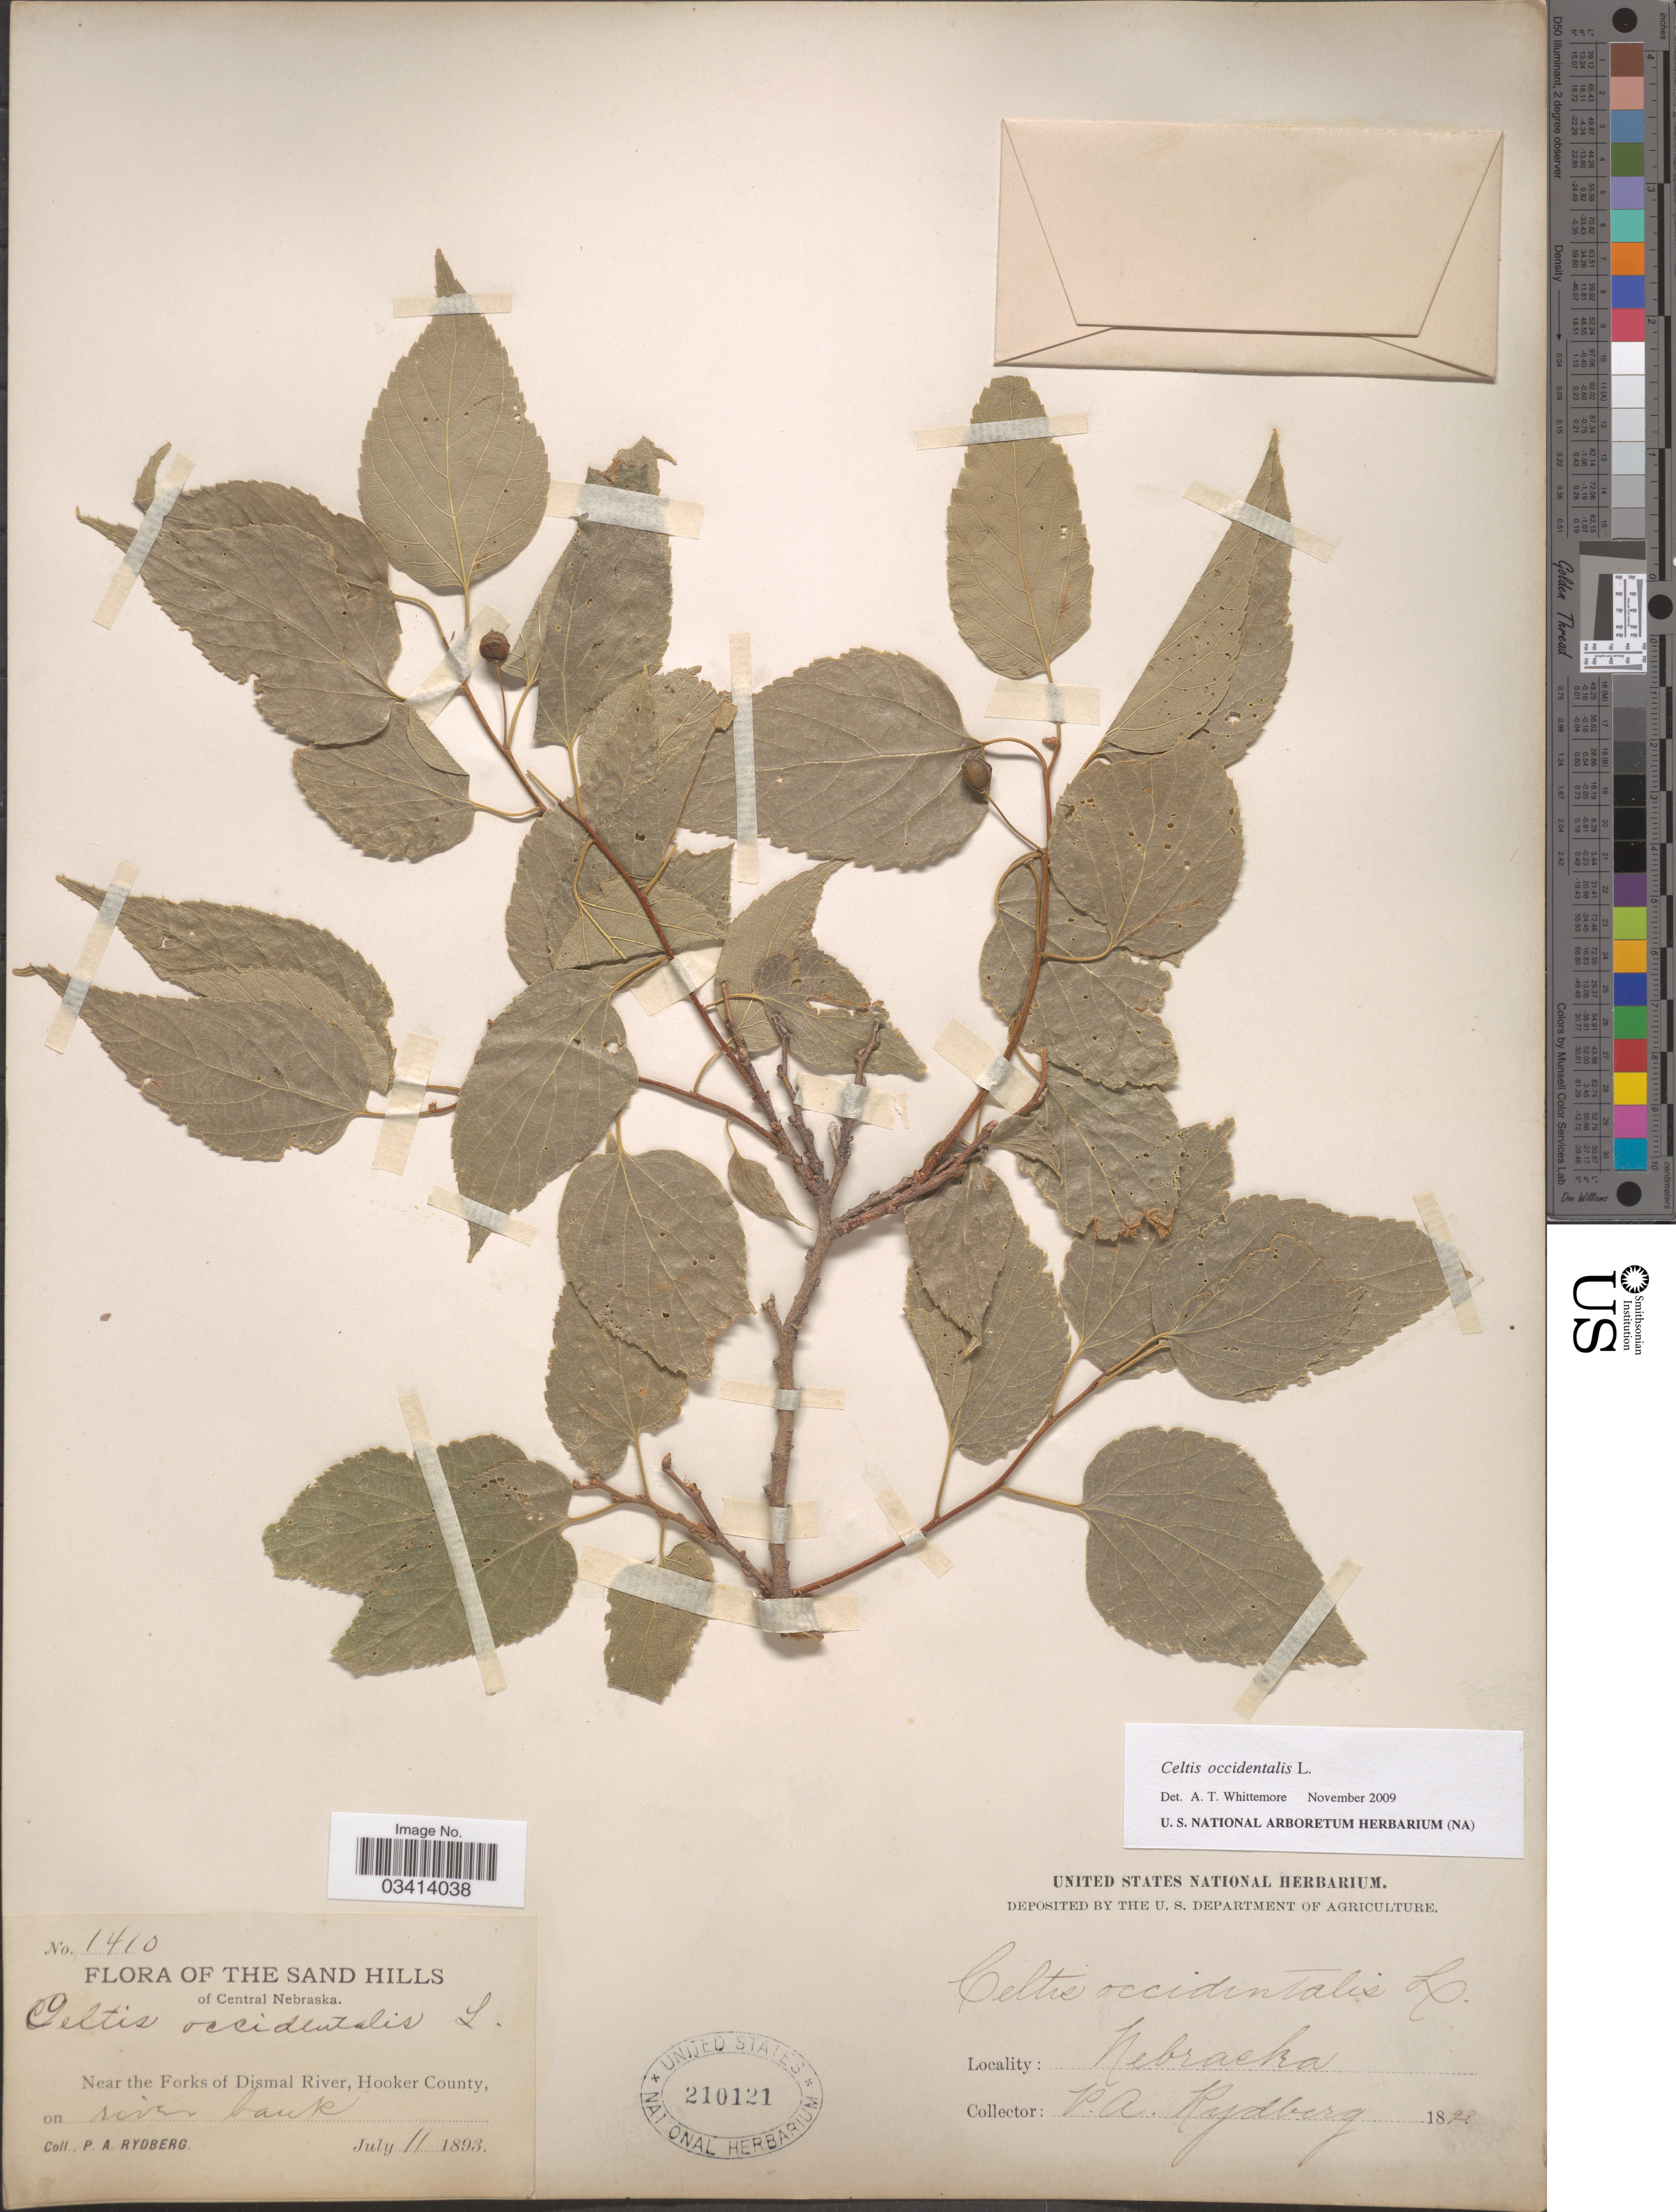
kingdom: Plantae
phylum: Tracheophyta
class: Magnoliopsida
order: Rosales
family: Cannabaceae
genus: Celtis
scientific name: Celtis occidentalis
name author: L.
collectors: P. A. Rydberg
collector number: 1410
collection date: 1893-07-11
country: United States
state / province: Nebraska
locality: The Sand Hills of Central Nebraska. Near the Forks of Dismal River. Hooker County, on river bank.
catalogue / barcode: US 210121